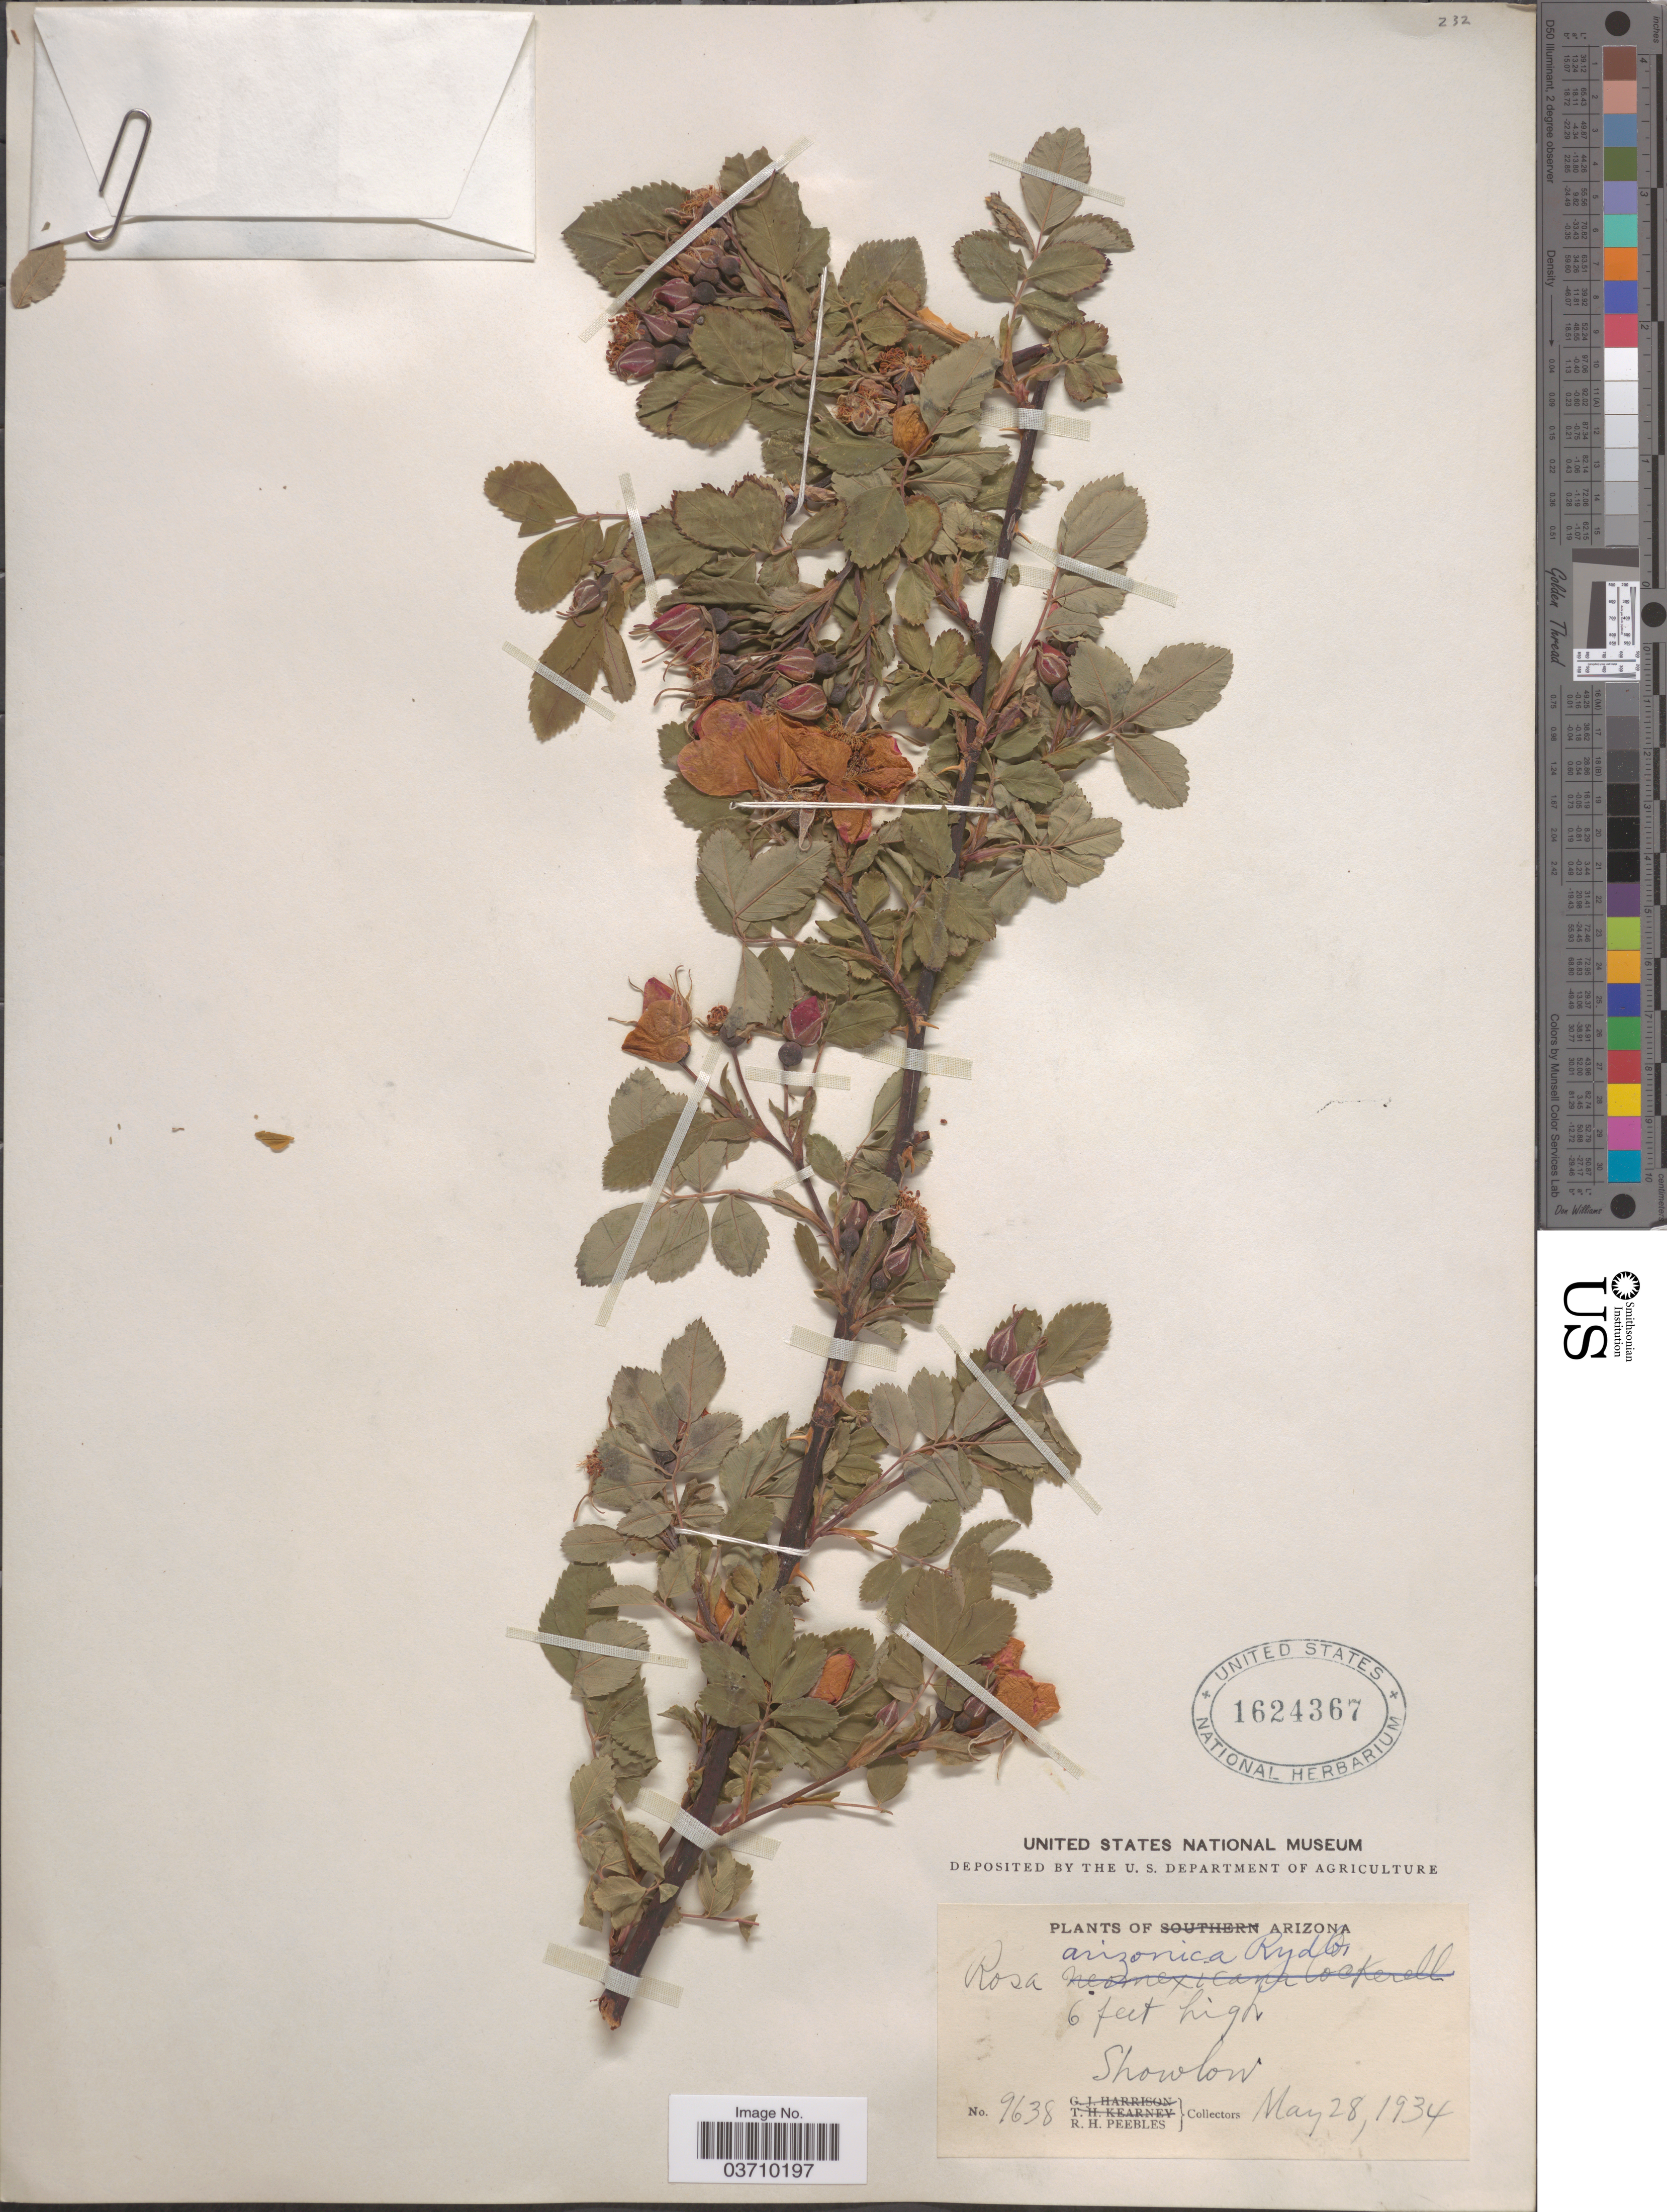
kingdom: Plantae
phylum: Tracheophyta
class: Magnoliopsida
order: Rosales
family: Rosaceae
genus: Rosa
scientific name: Rosa arizonica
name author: Rydb.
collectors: R. H. Peebles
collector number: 9638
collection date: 1934-05-28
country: United States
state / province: Arizona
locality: Showlow.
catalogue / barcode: US 1624367